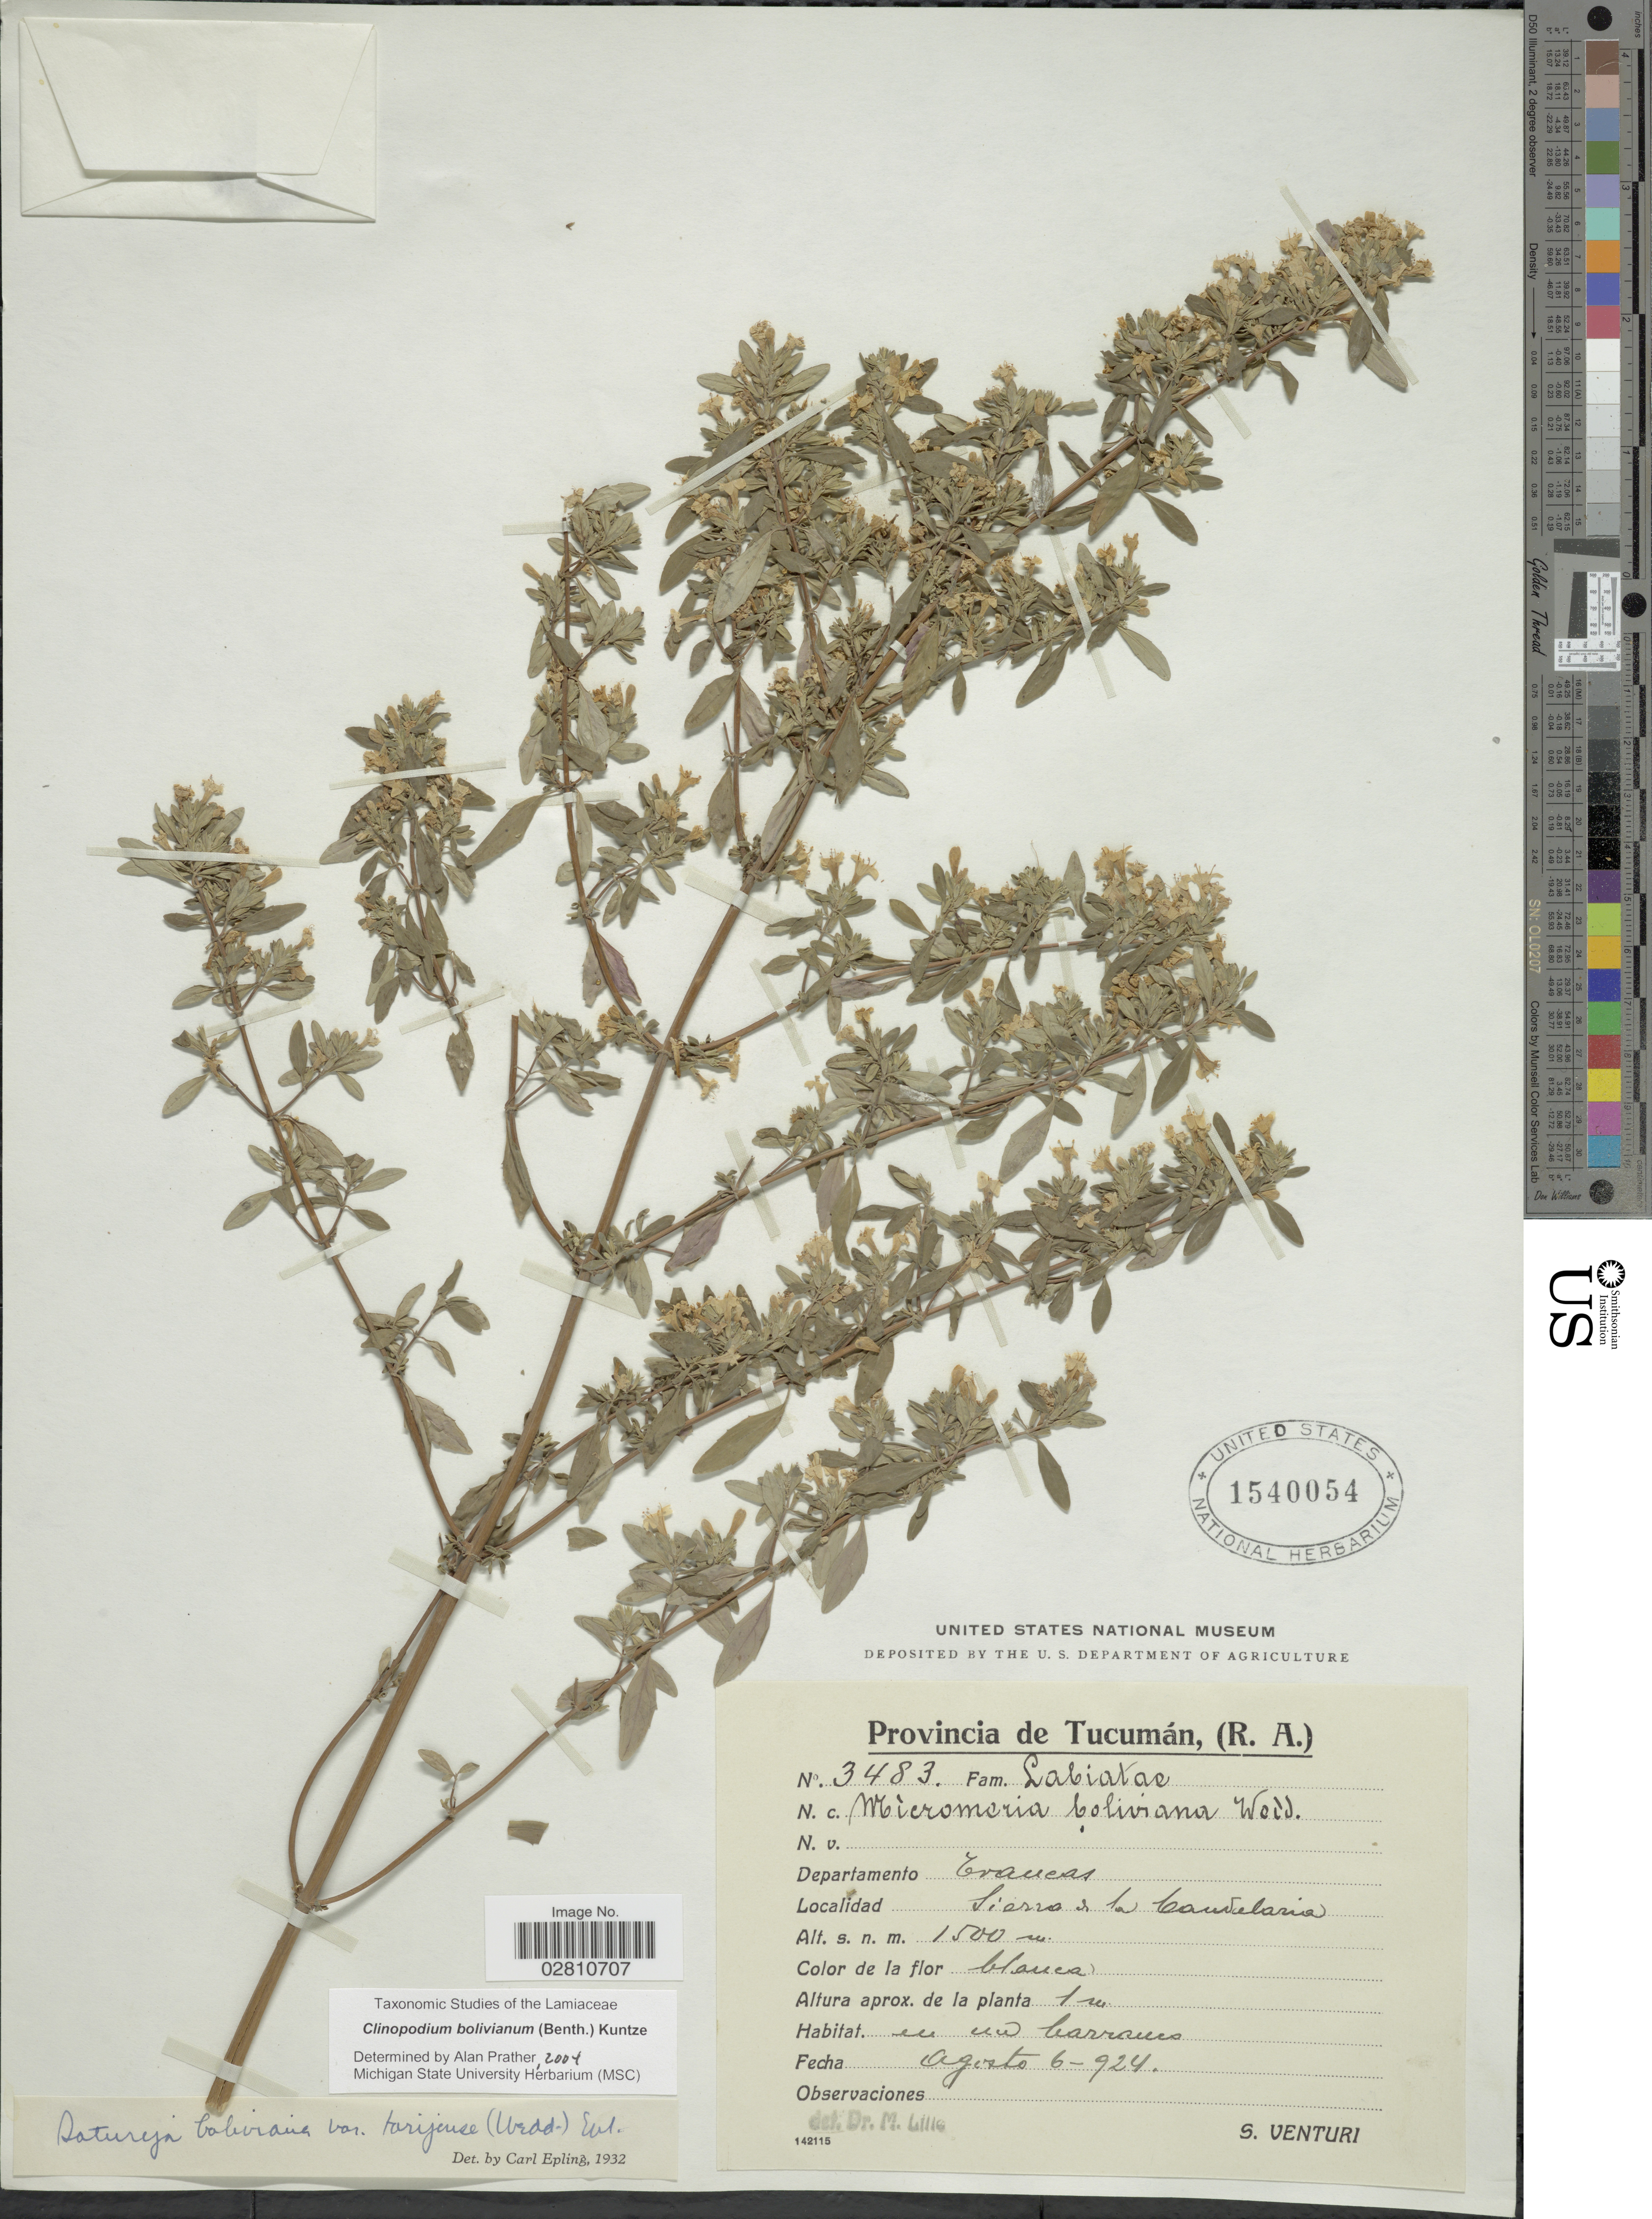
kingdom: Plantae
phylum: Tracheophyta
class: Magnoliopsida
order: Lamiales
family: Lamiaceae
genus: Clinopodium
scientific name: Clinopodium bolivianum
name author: (Benth.) Kuntze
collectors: S. Venturi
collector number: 3483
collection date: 1924-08-06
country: Argentina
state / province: Tucuman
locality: Provincia de Tucuman, (R.A.), Departamento Trancas, Sierra de la Candelaria.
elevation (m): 1500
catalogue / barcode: US 1540054